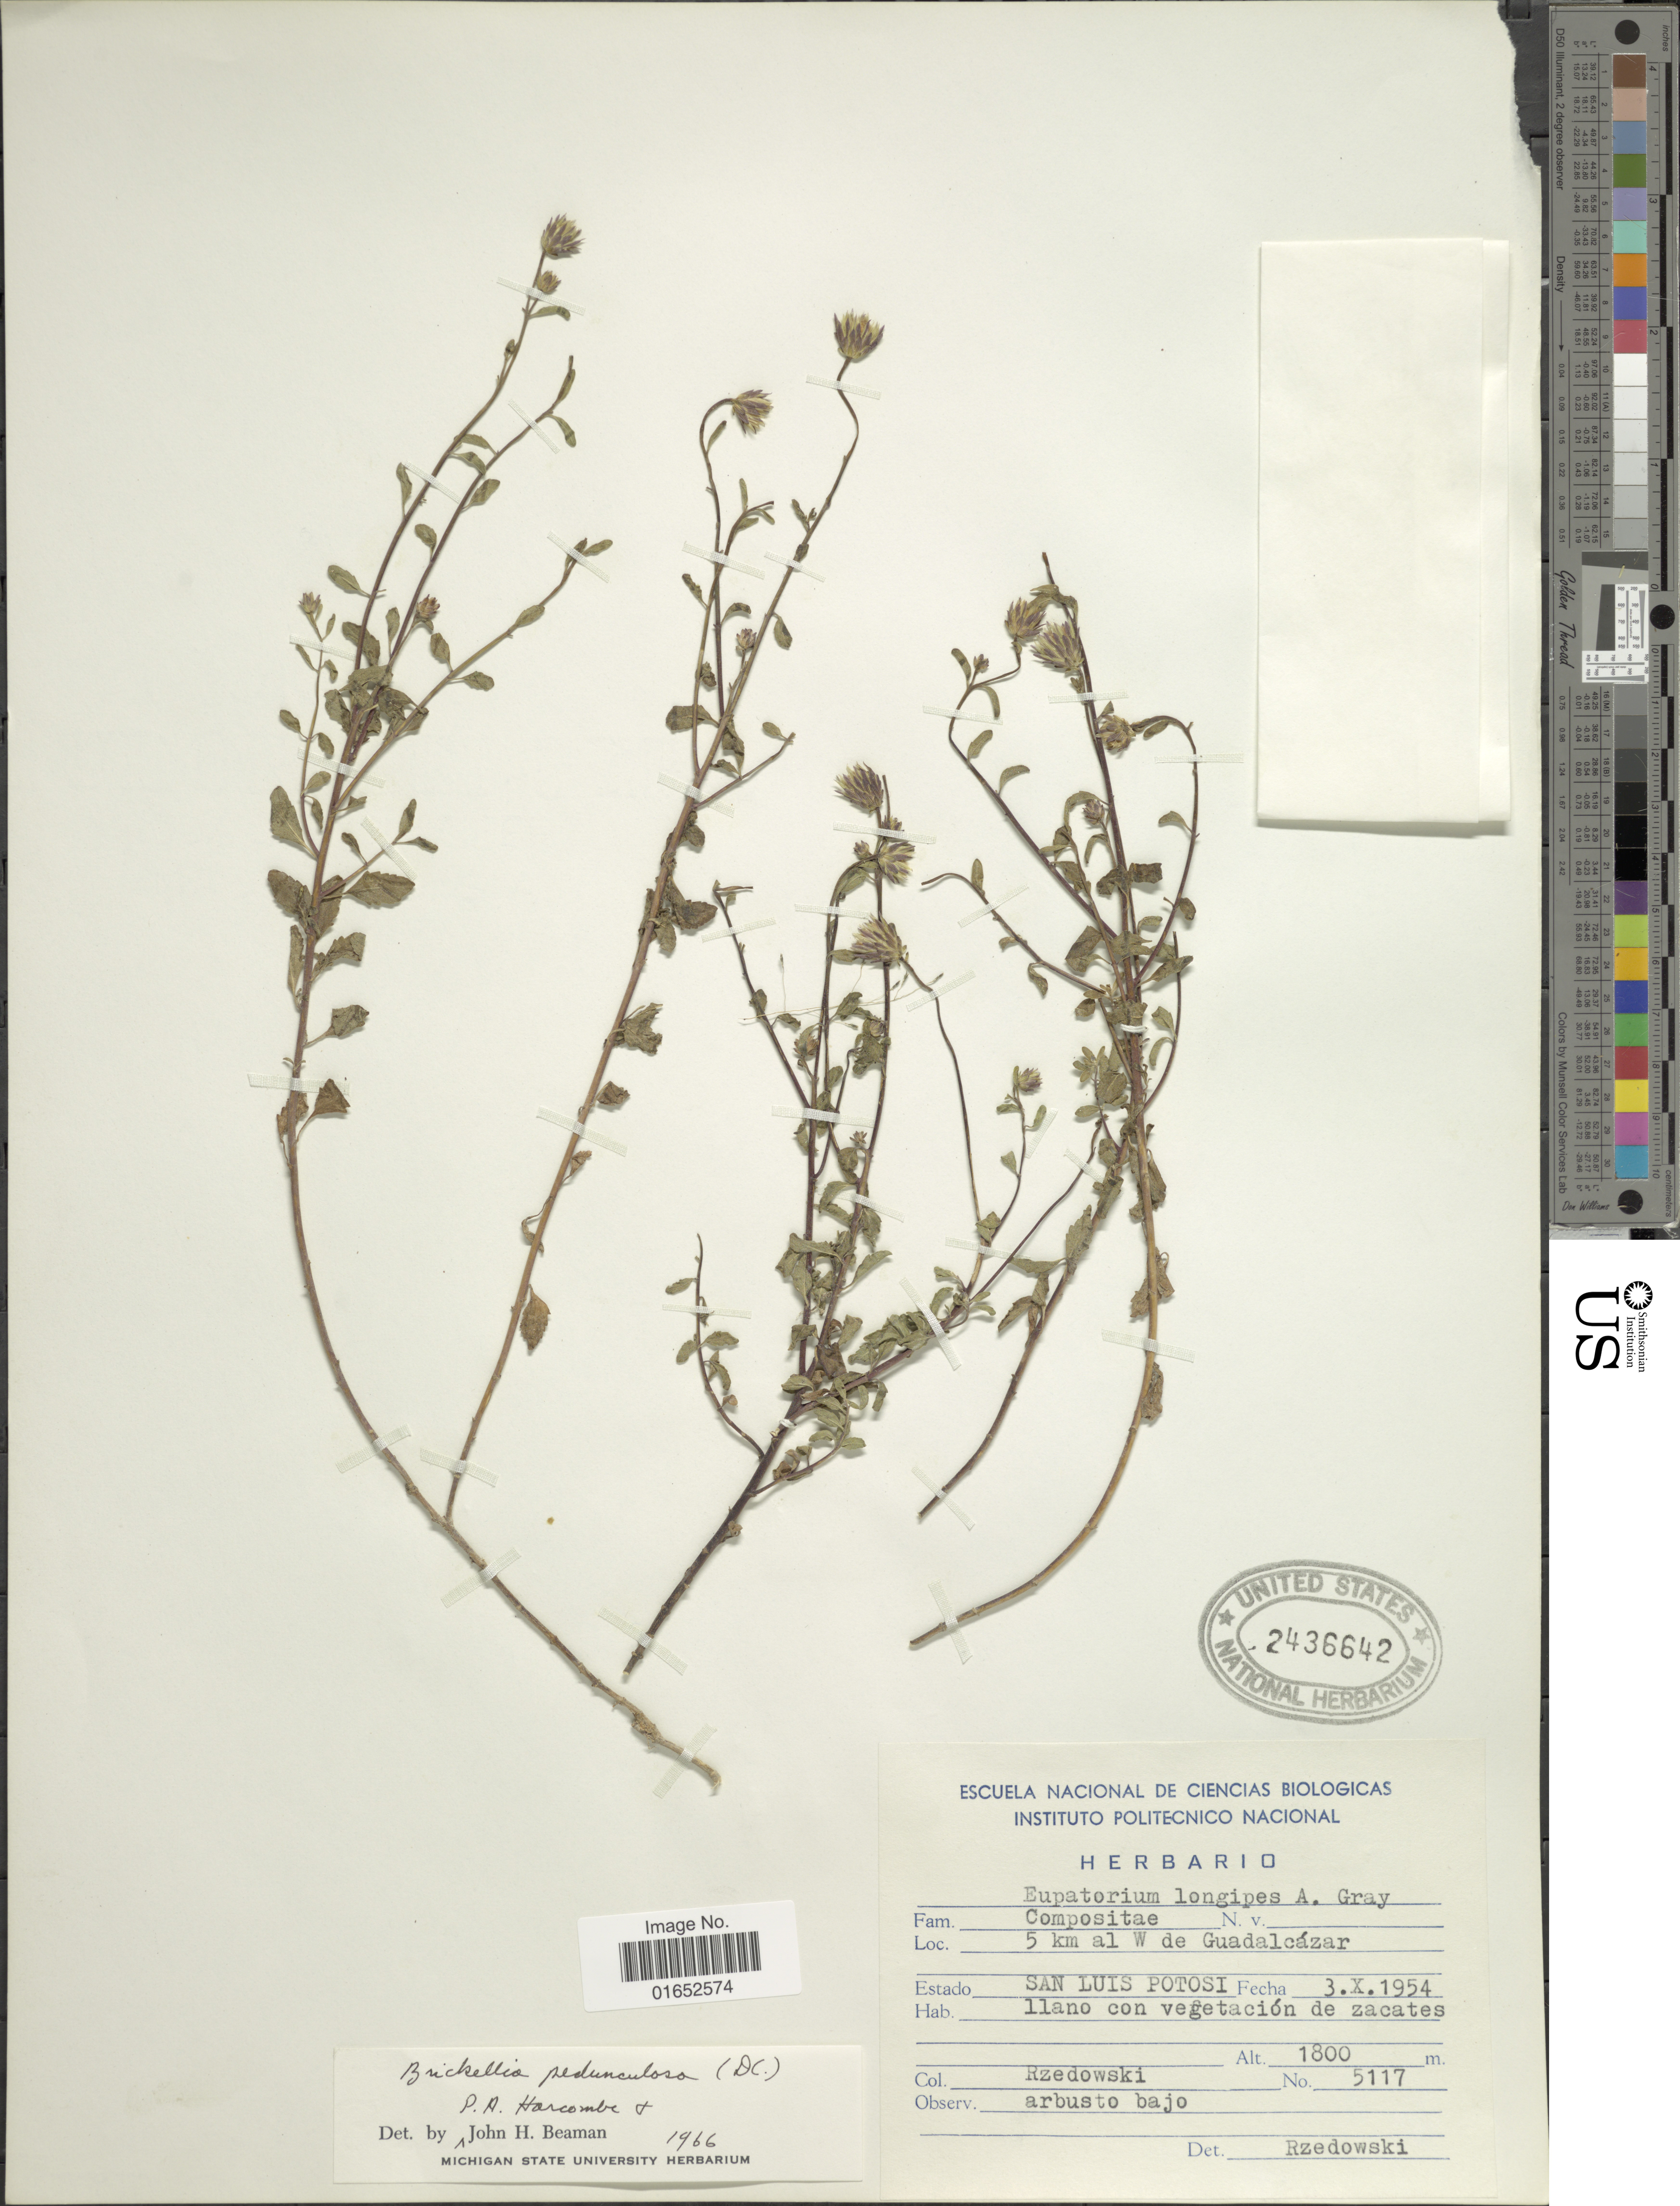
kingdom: Plantae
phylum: Tracheophyta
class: Magnoliopsida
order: Asterales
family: Asteraceae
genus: Phanerostylis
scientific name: Phanerostylis pedunculosa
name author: (DC.) R.M. King & H. Rob.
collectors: Rzedowski, --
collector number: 5117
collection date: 1954-10-03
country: Mexico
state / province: San Luis Potosí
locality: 5 km al W de Guadalcázar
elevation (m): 1800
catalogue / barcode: US 2436642